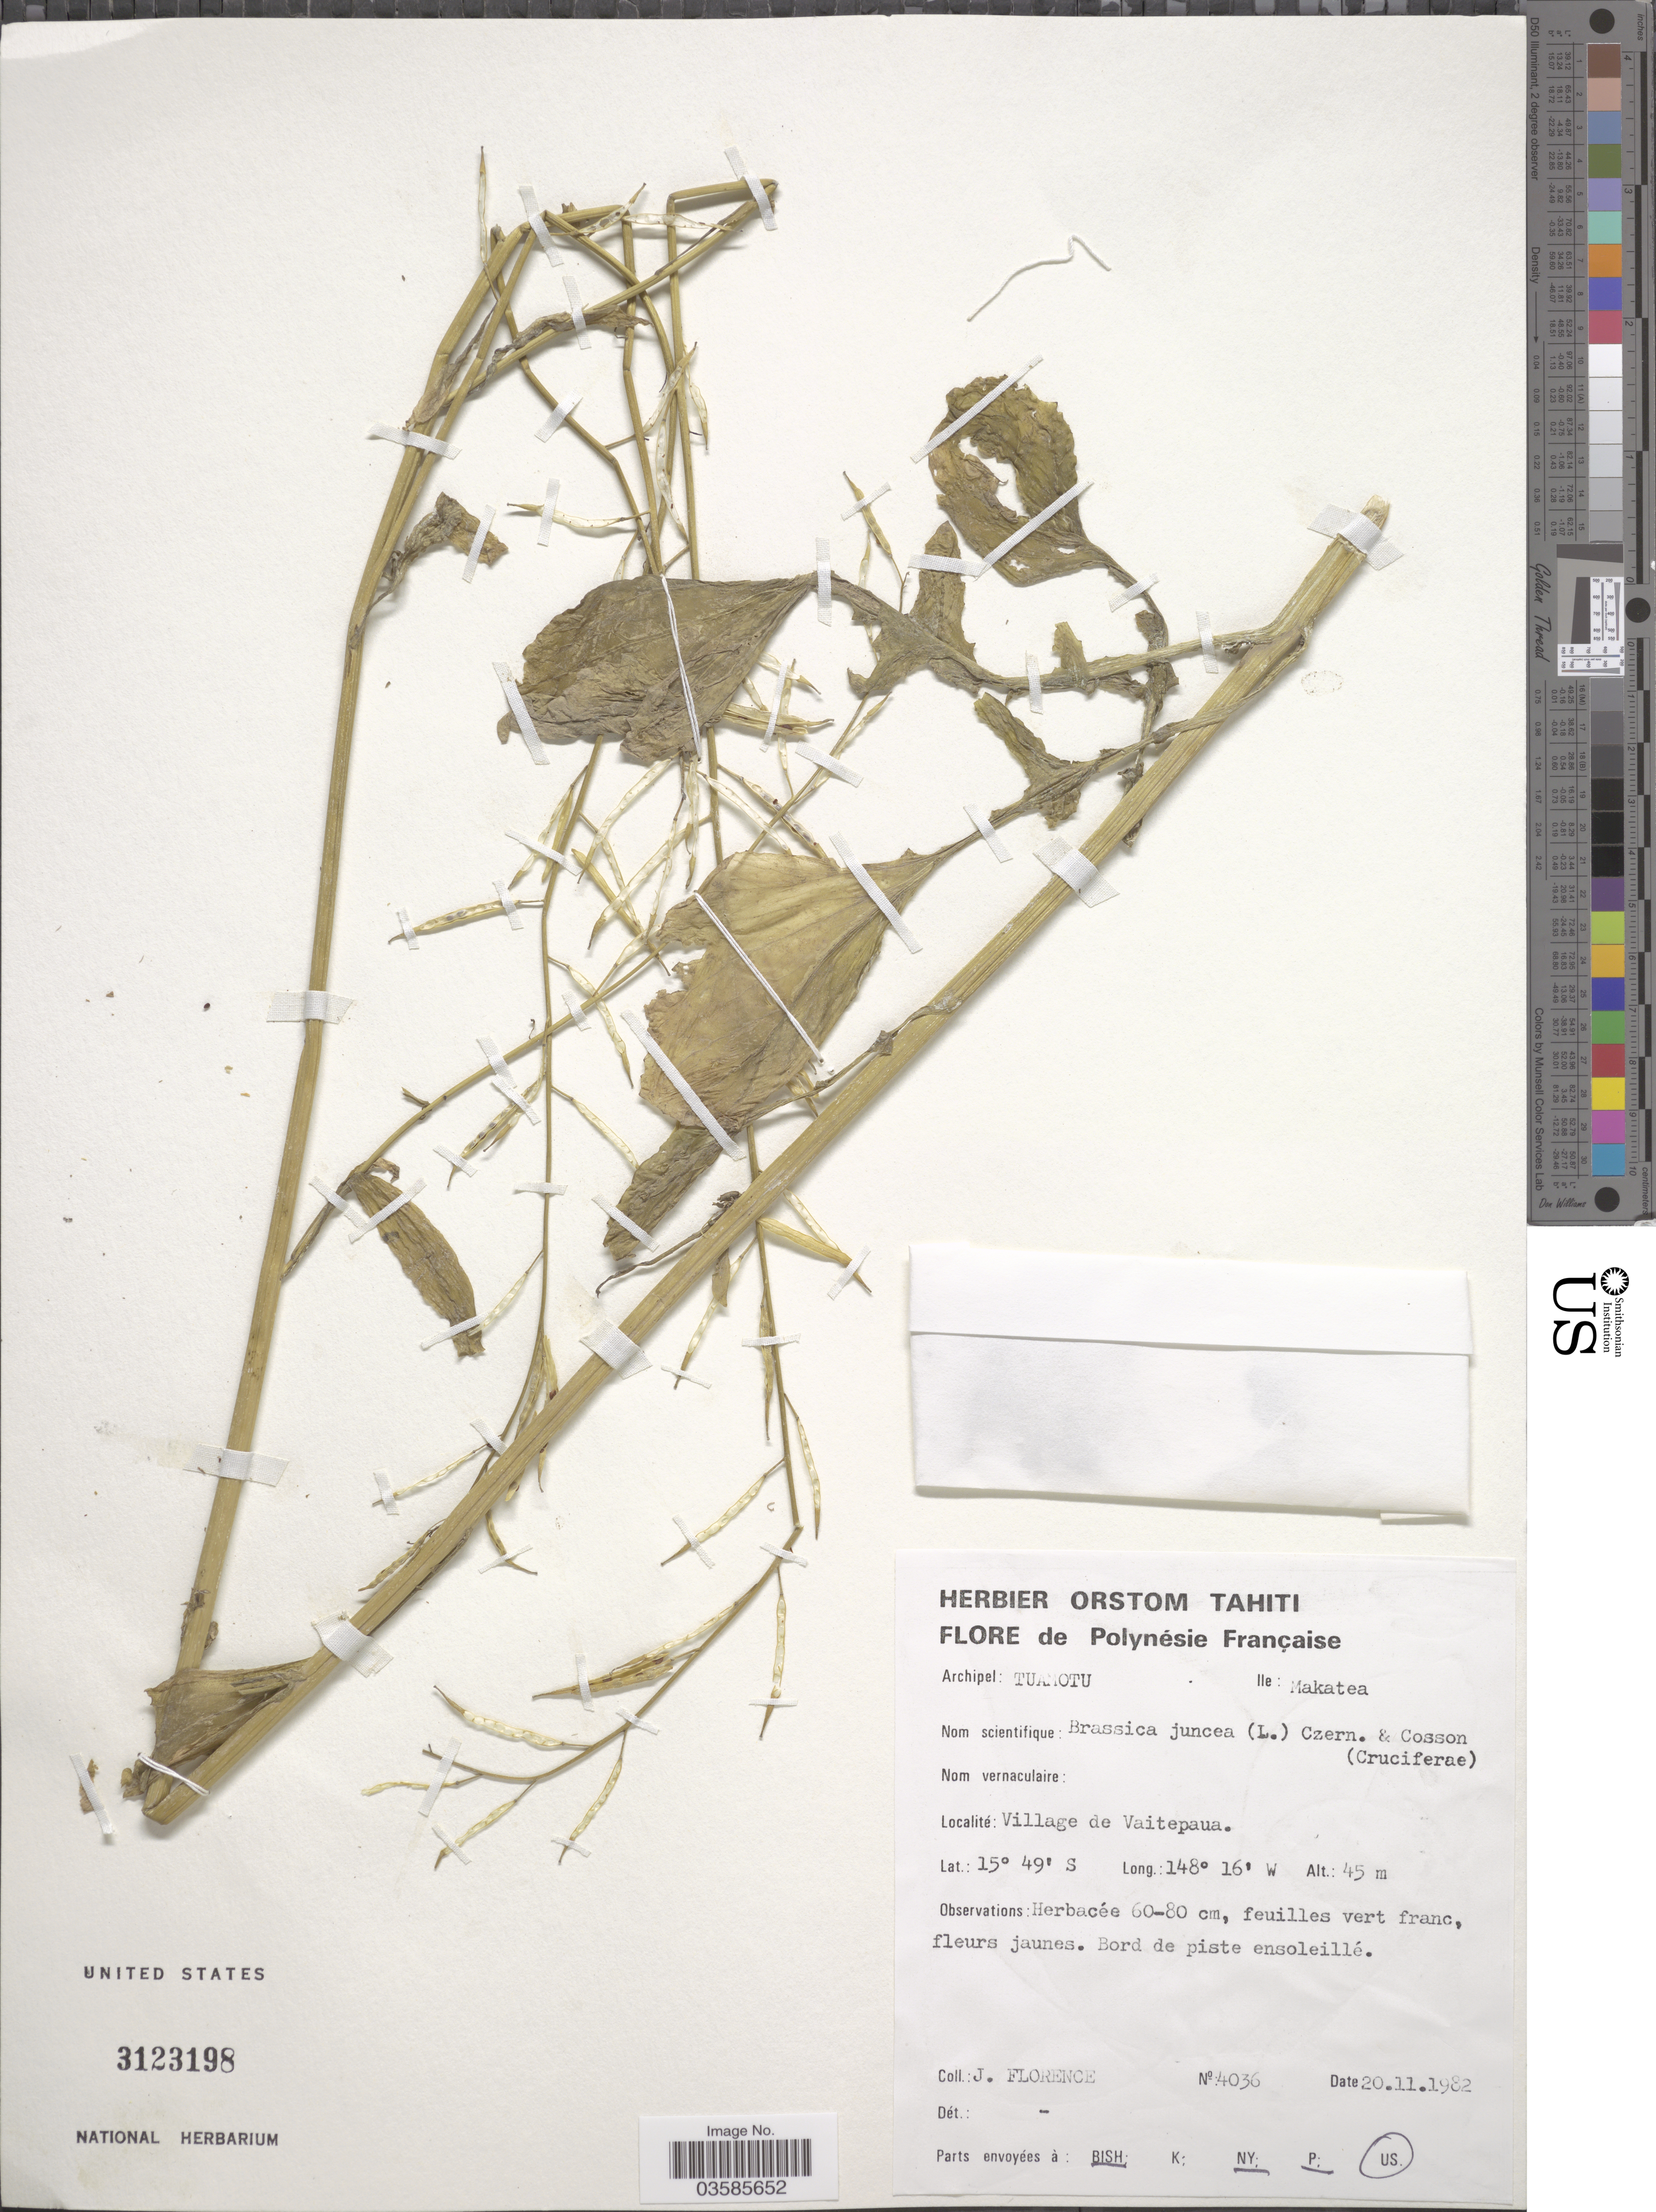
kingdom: Plantae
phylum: Tracheophyta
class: Magnoliopsida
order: Brassicales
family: Brassicaceae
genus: Brassica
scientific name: Brassica juncea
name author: (L.) Czern.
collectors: J. Florence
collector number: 4036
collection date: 1982-11-20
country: French Polynesia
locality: Archipel: Tuamotu, Ile: Makatea, Village de Vaitepaua.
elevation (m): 45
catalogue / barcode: US 3123198